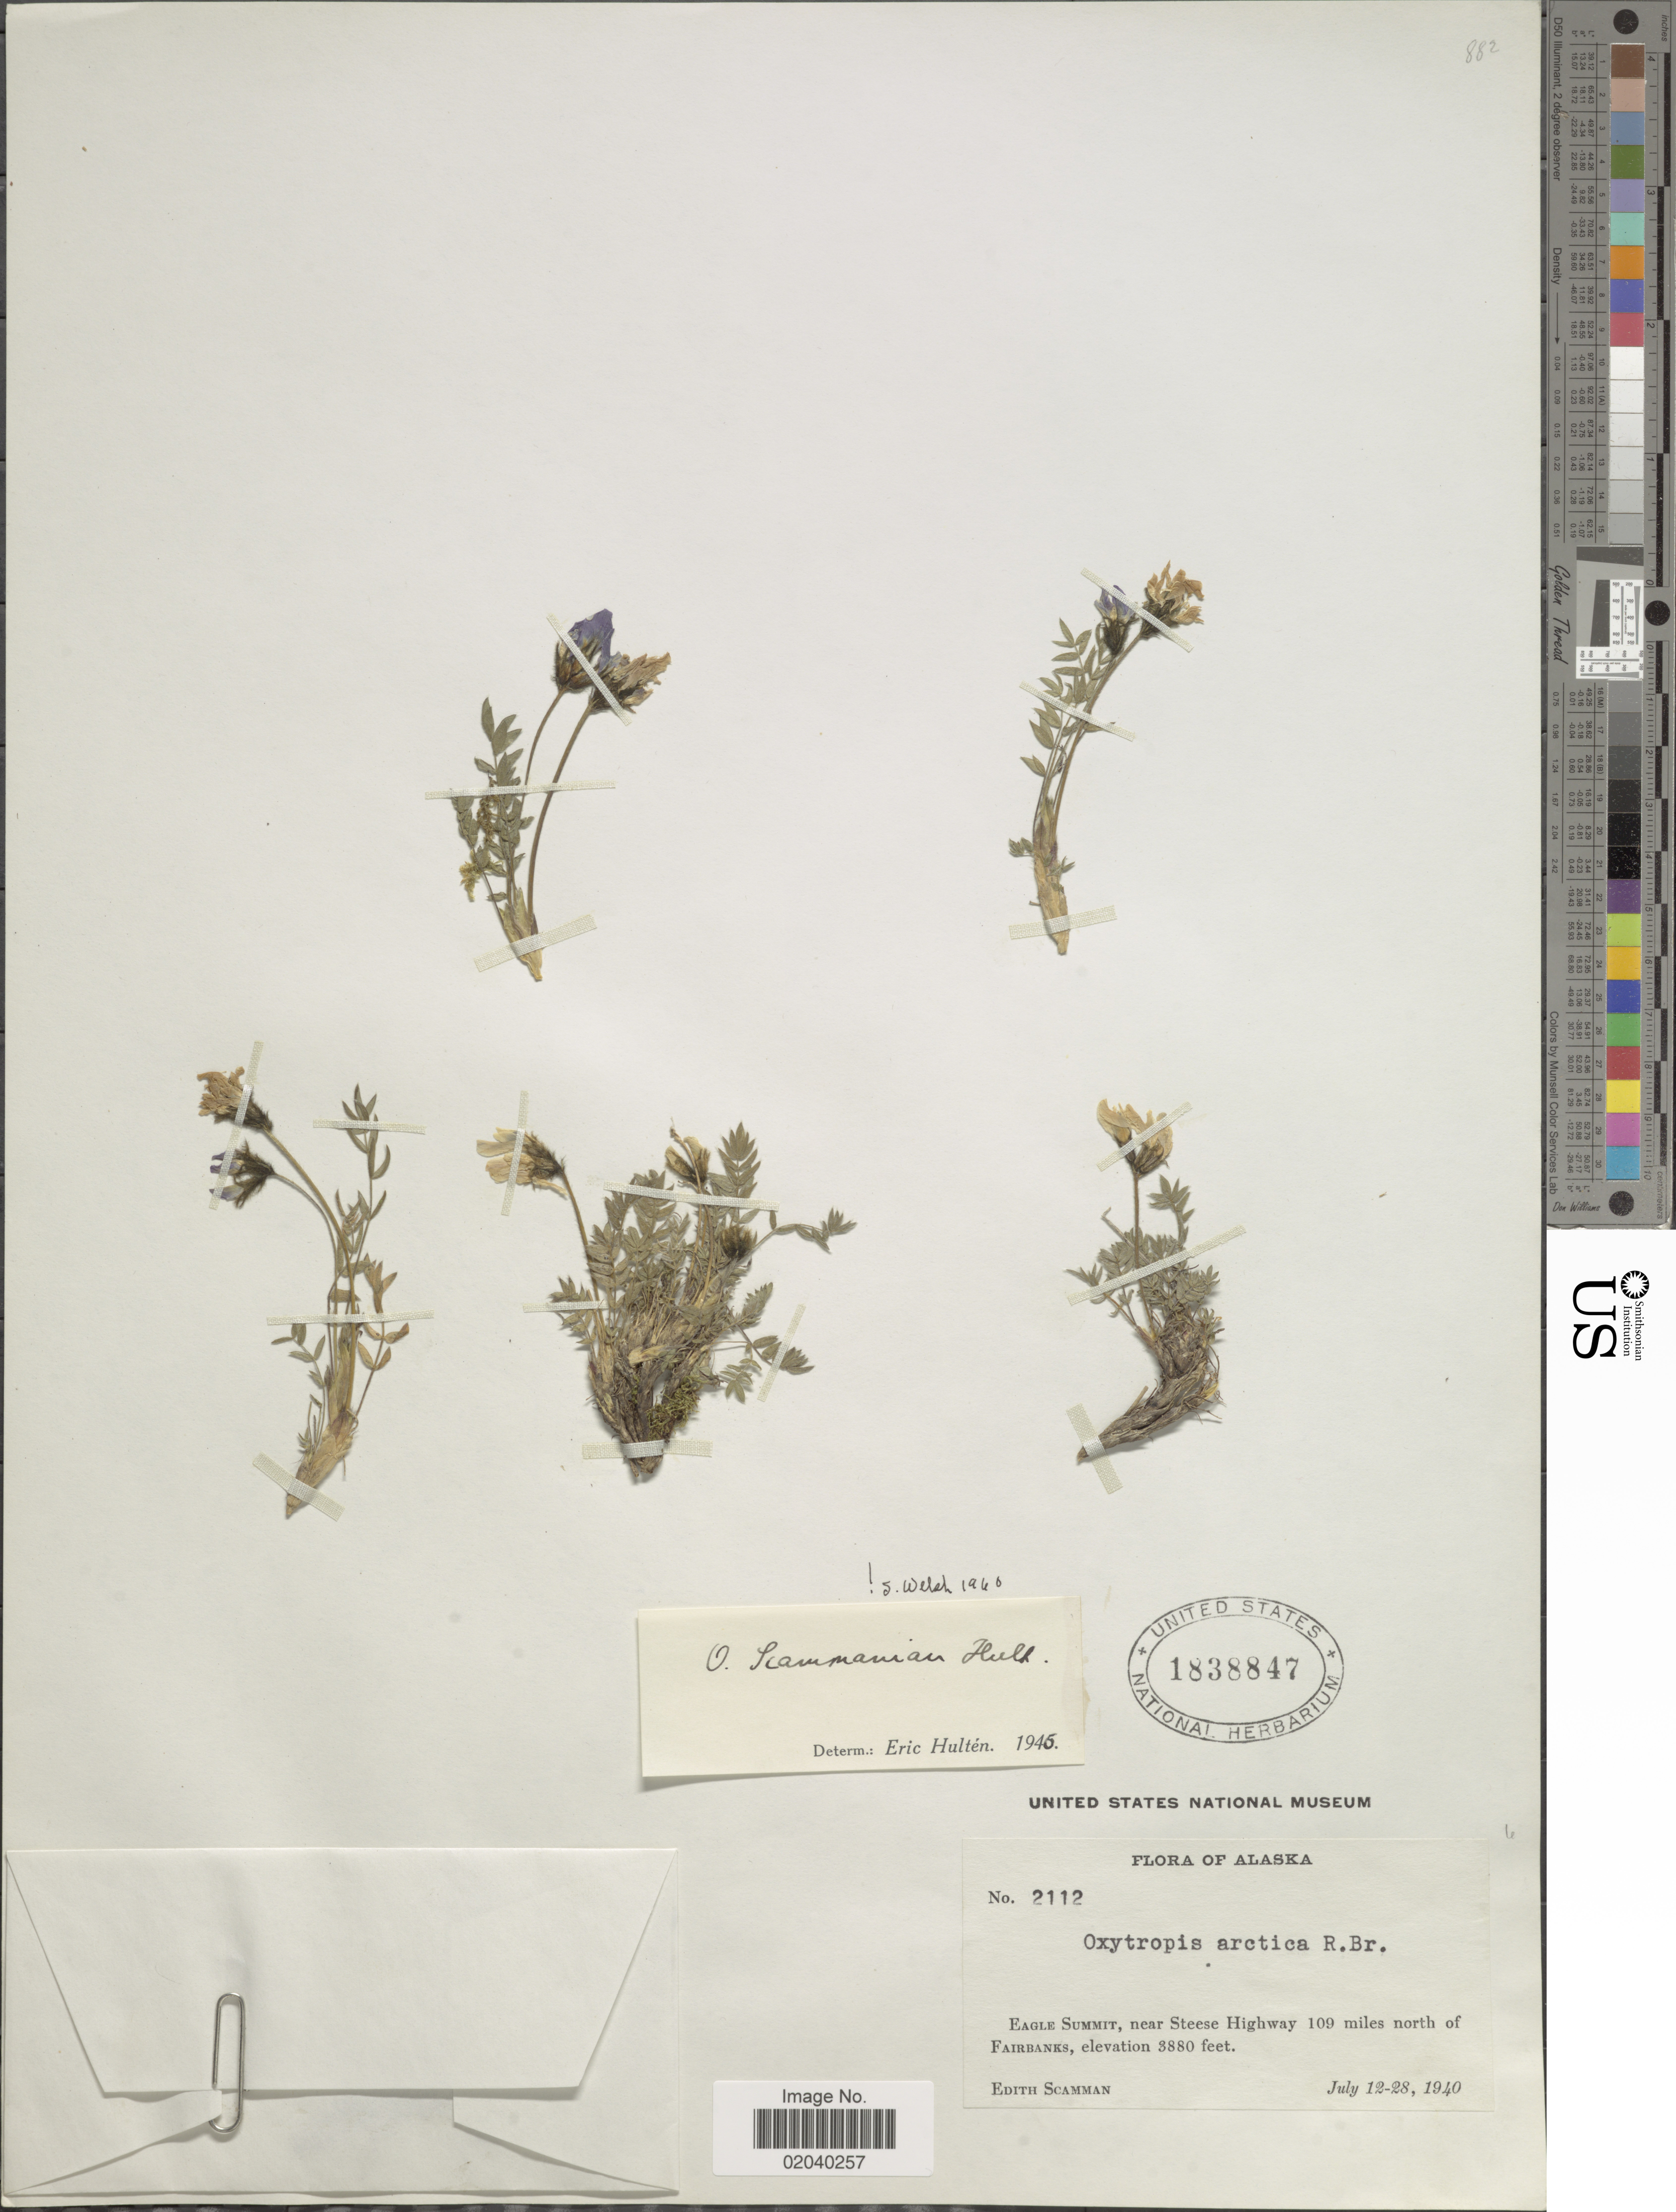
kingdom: Plantae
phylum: Tracheophyta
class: Magnoliopsida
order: Fabales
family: Fabaceae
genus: Oxytropis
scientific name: Oxytropis scammaniana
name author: Hultén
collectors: E. Scamman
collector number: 2112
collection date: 1940-07-12/1940-07-28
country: United States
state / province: Alaska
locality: Eagle Summit, near Steese Highway 109 miles north of Fairbanks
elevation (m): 1183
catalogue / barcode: US 1838847